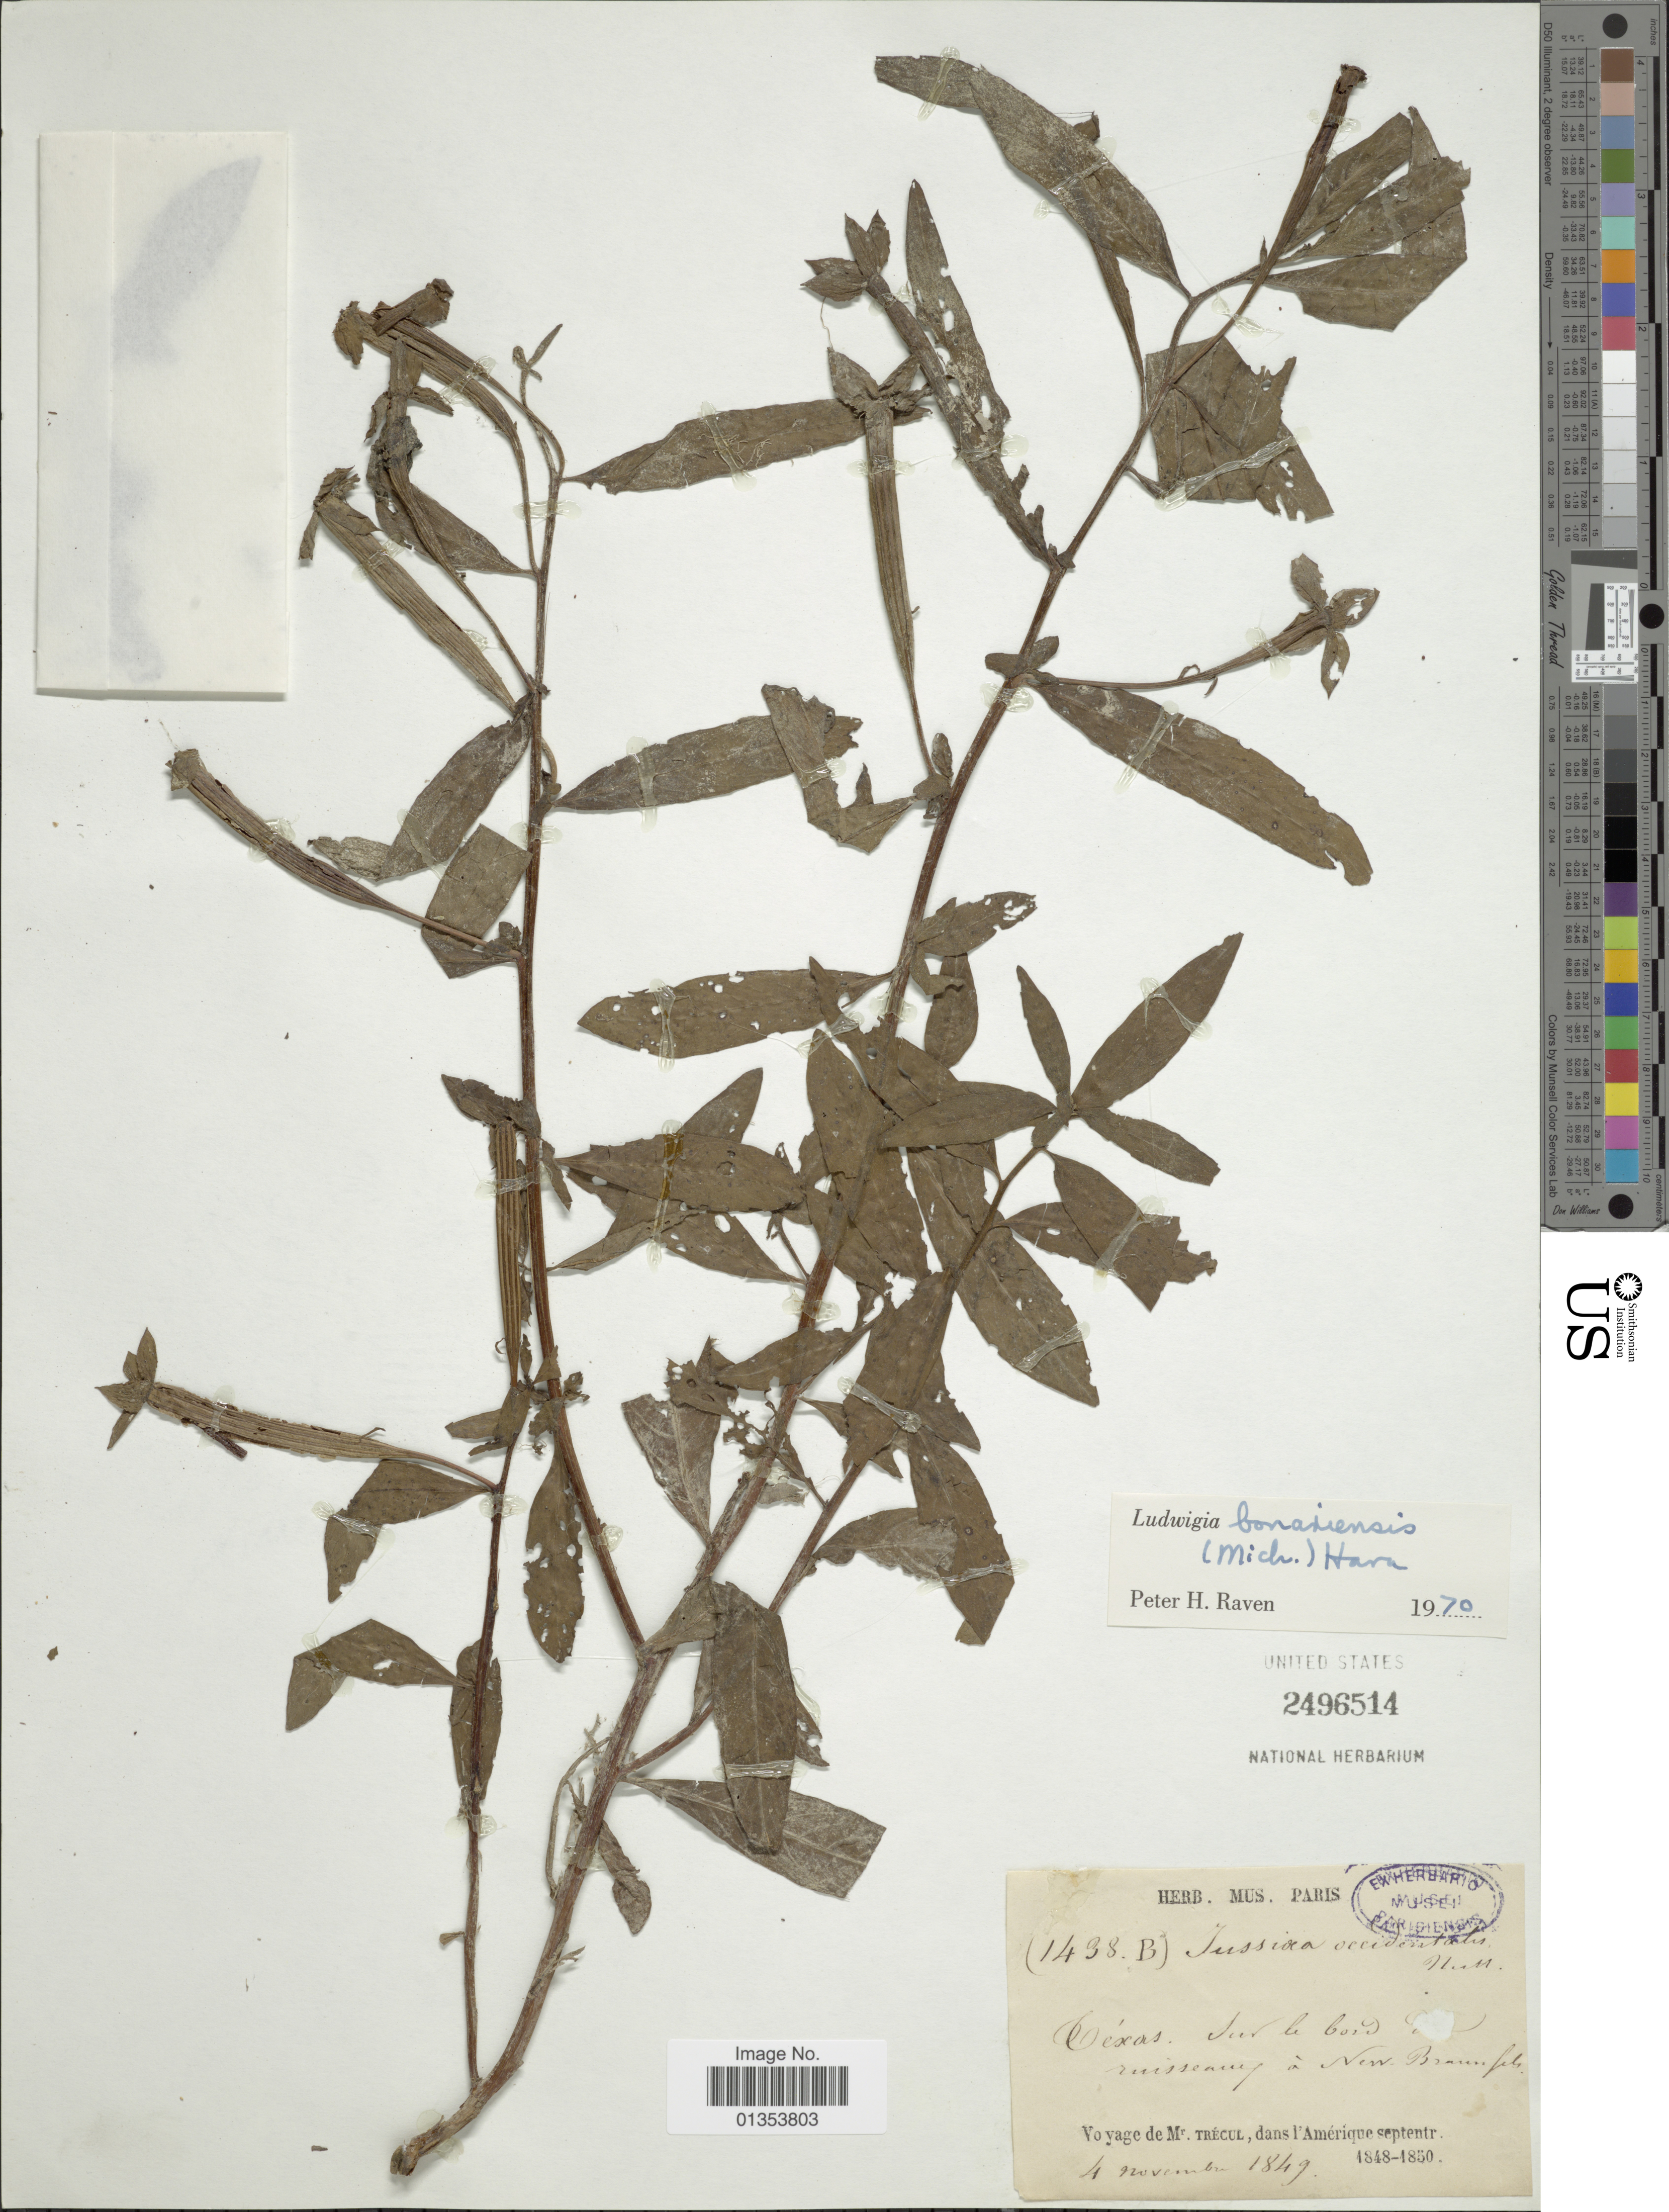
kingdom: Plantae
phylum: Tracheophyta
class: Magnoliopsida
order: Myrtales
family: Onagraceae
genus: Ludwigia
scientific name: Ludwigia bonariensis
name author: (Micheli) H. Hara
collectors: A. Trécul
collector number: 1438B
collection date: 1849-11-04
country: United States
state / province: Texas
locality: Sur le bord ruisseaux a New Braunfels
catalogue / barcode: US 2496514